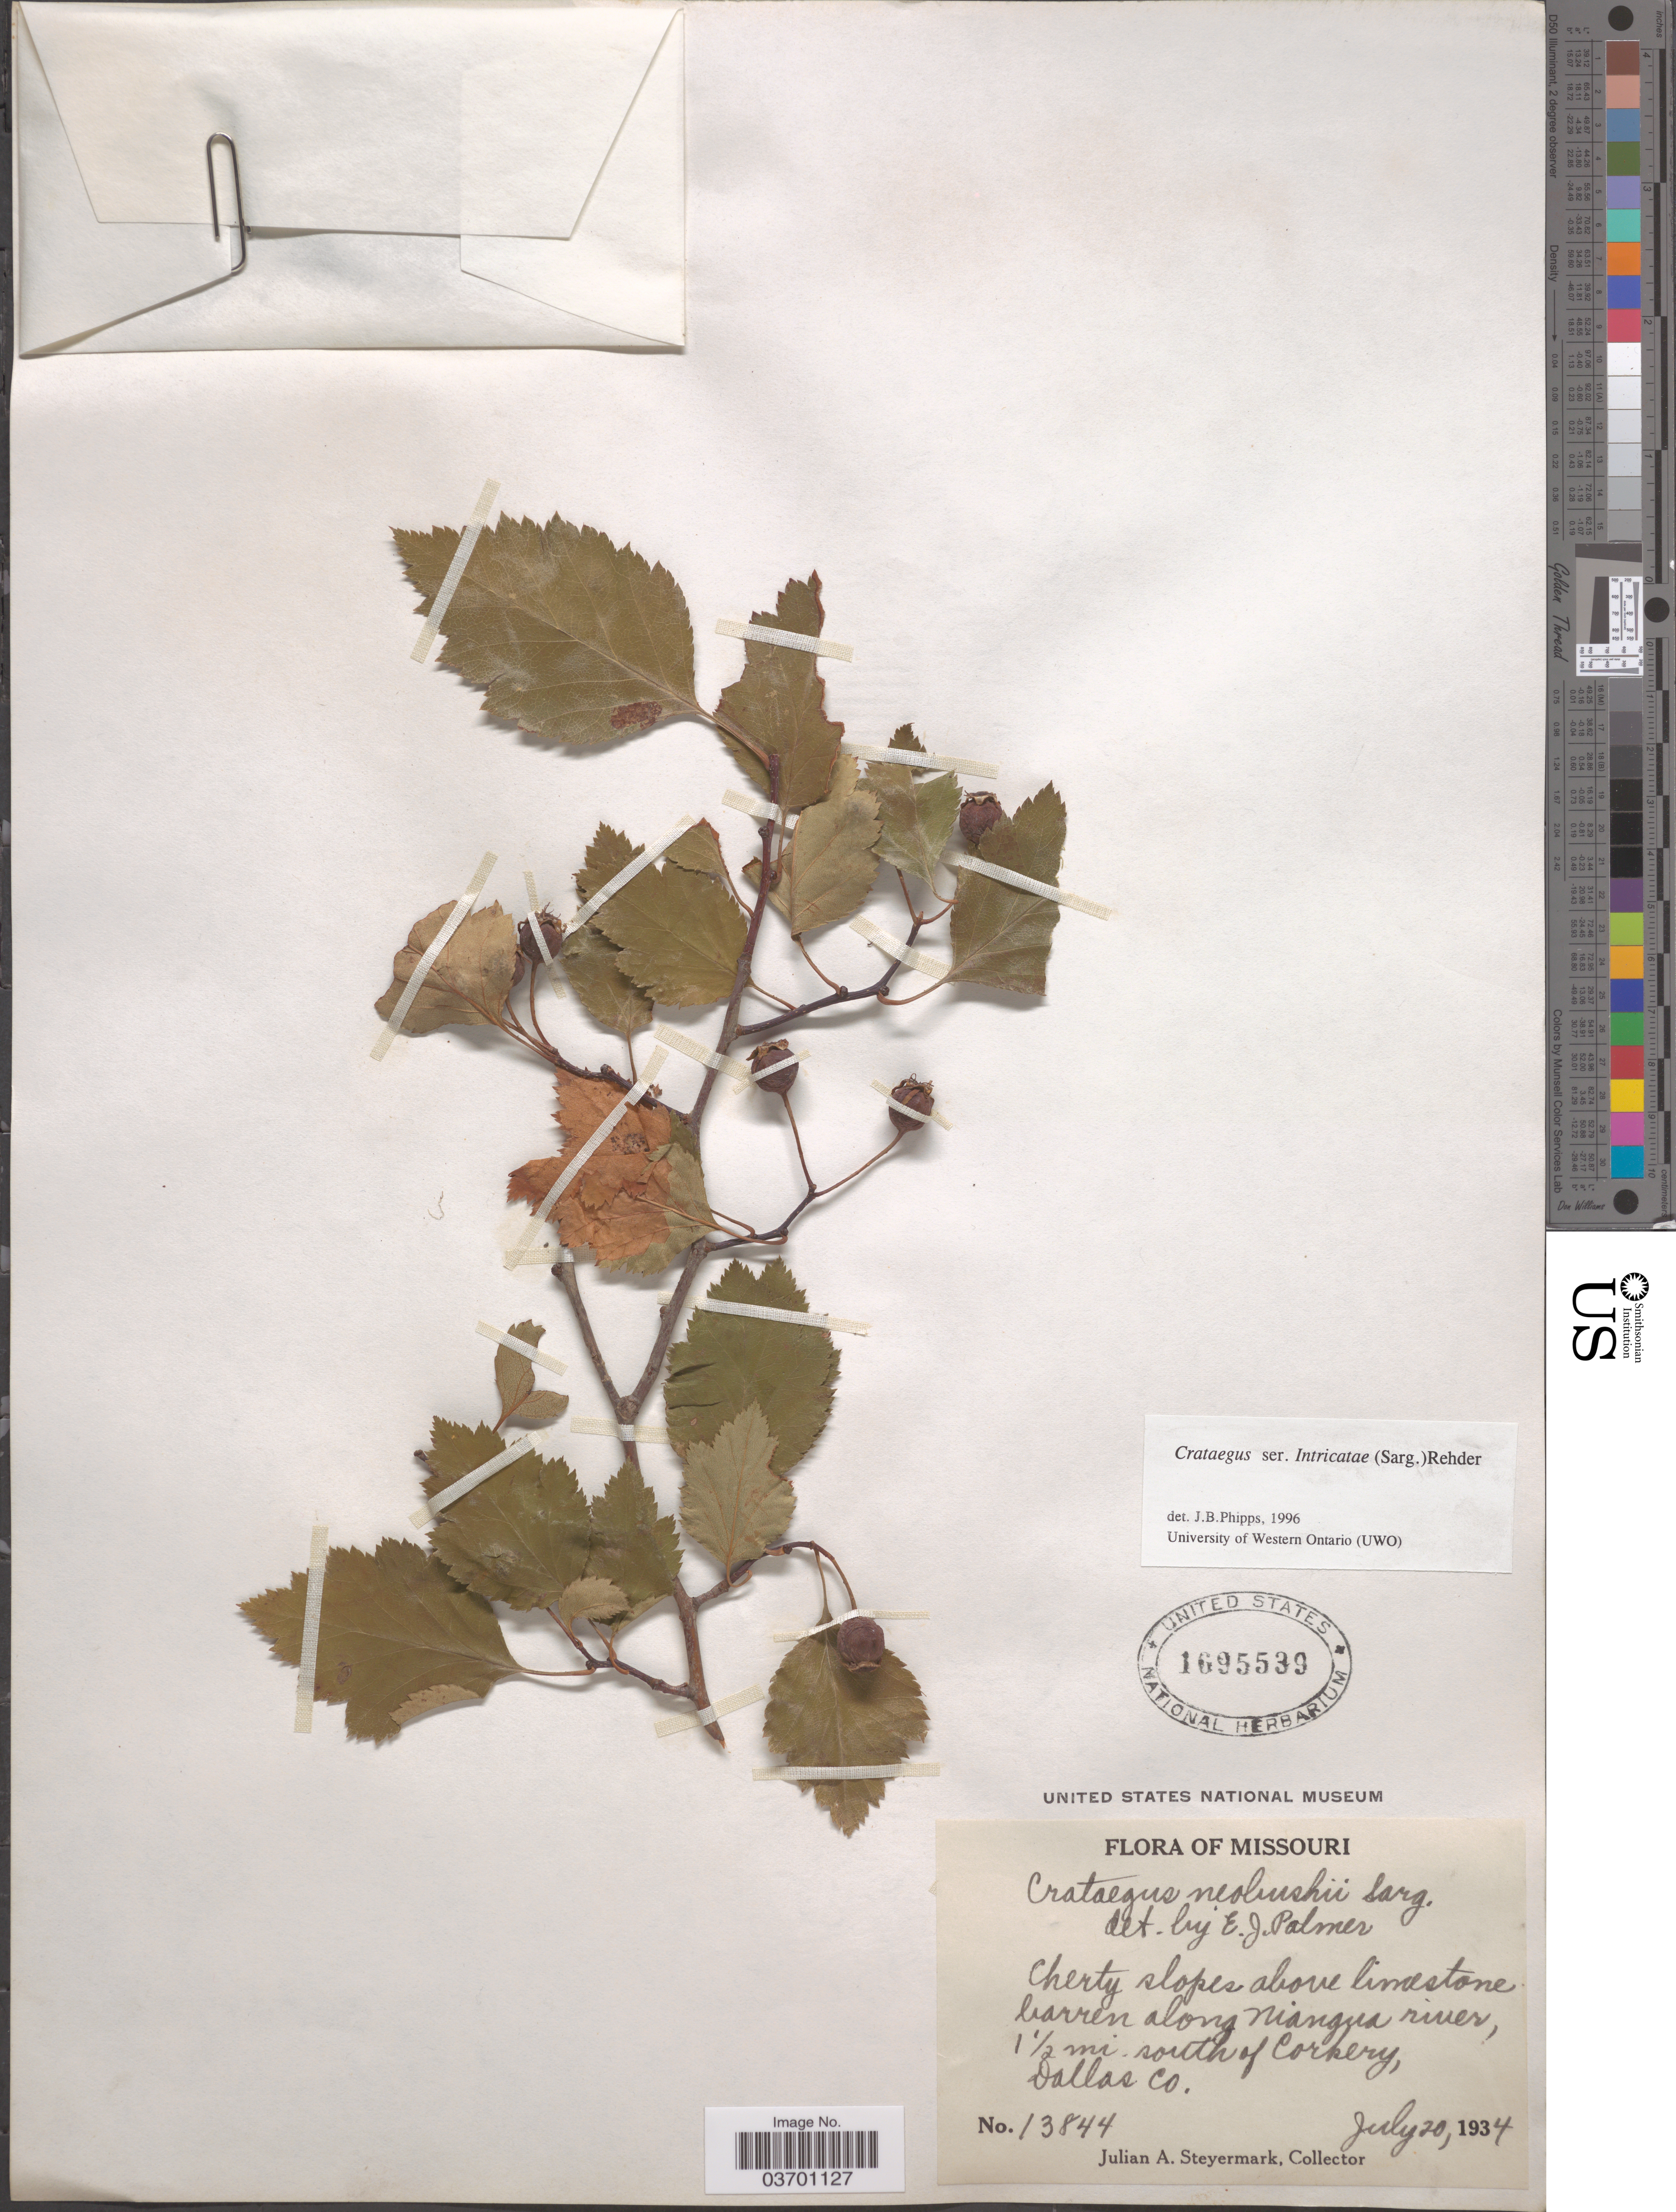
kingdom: Plantae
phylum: Tracheophyta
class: Magnoliopsida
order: Rosales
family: Rosaceae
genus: Crataegus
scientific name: Crataegus neobushii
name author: Sarg.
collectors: J. Steyermark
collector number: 13844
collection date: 1934-07-20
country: United States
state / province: Missouri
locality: Along Niangua river, 1½ mi. south of Corkery, Dallas Co.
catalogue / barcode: US 1695539